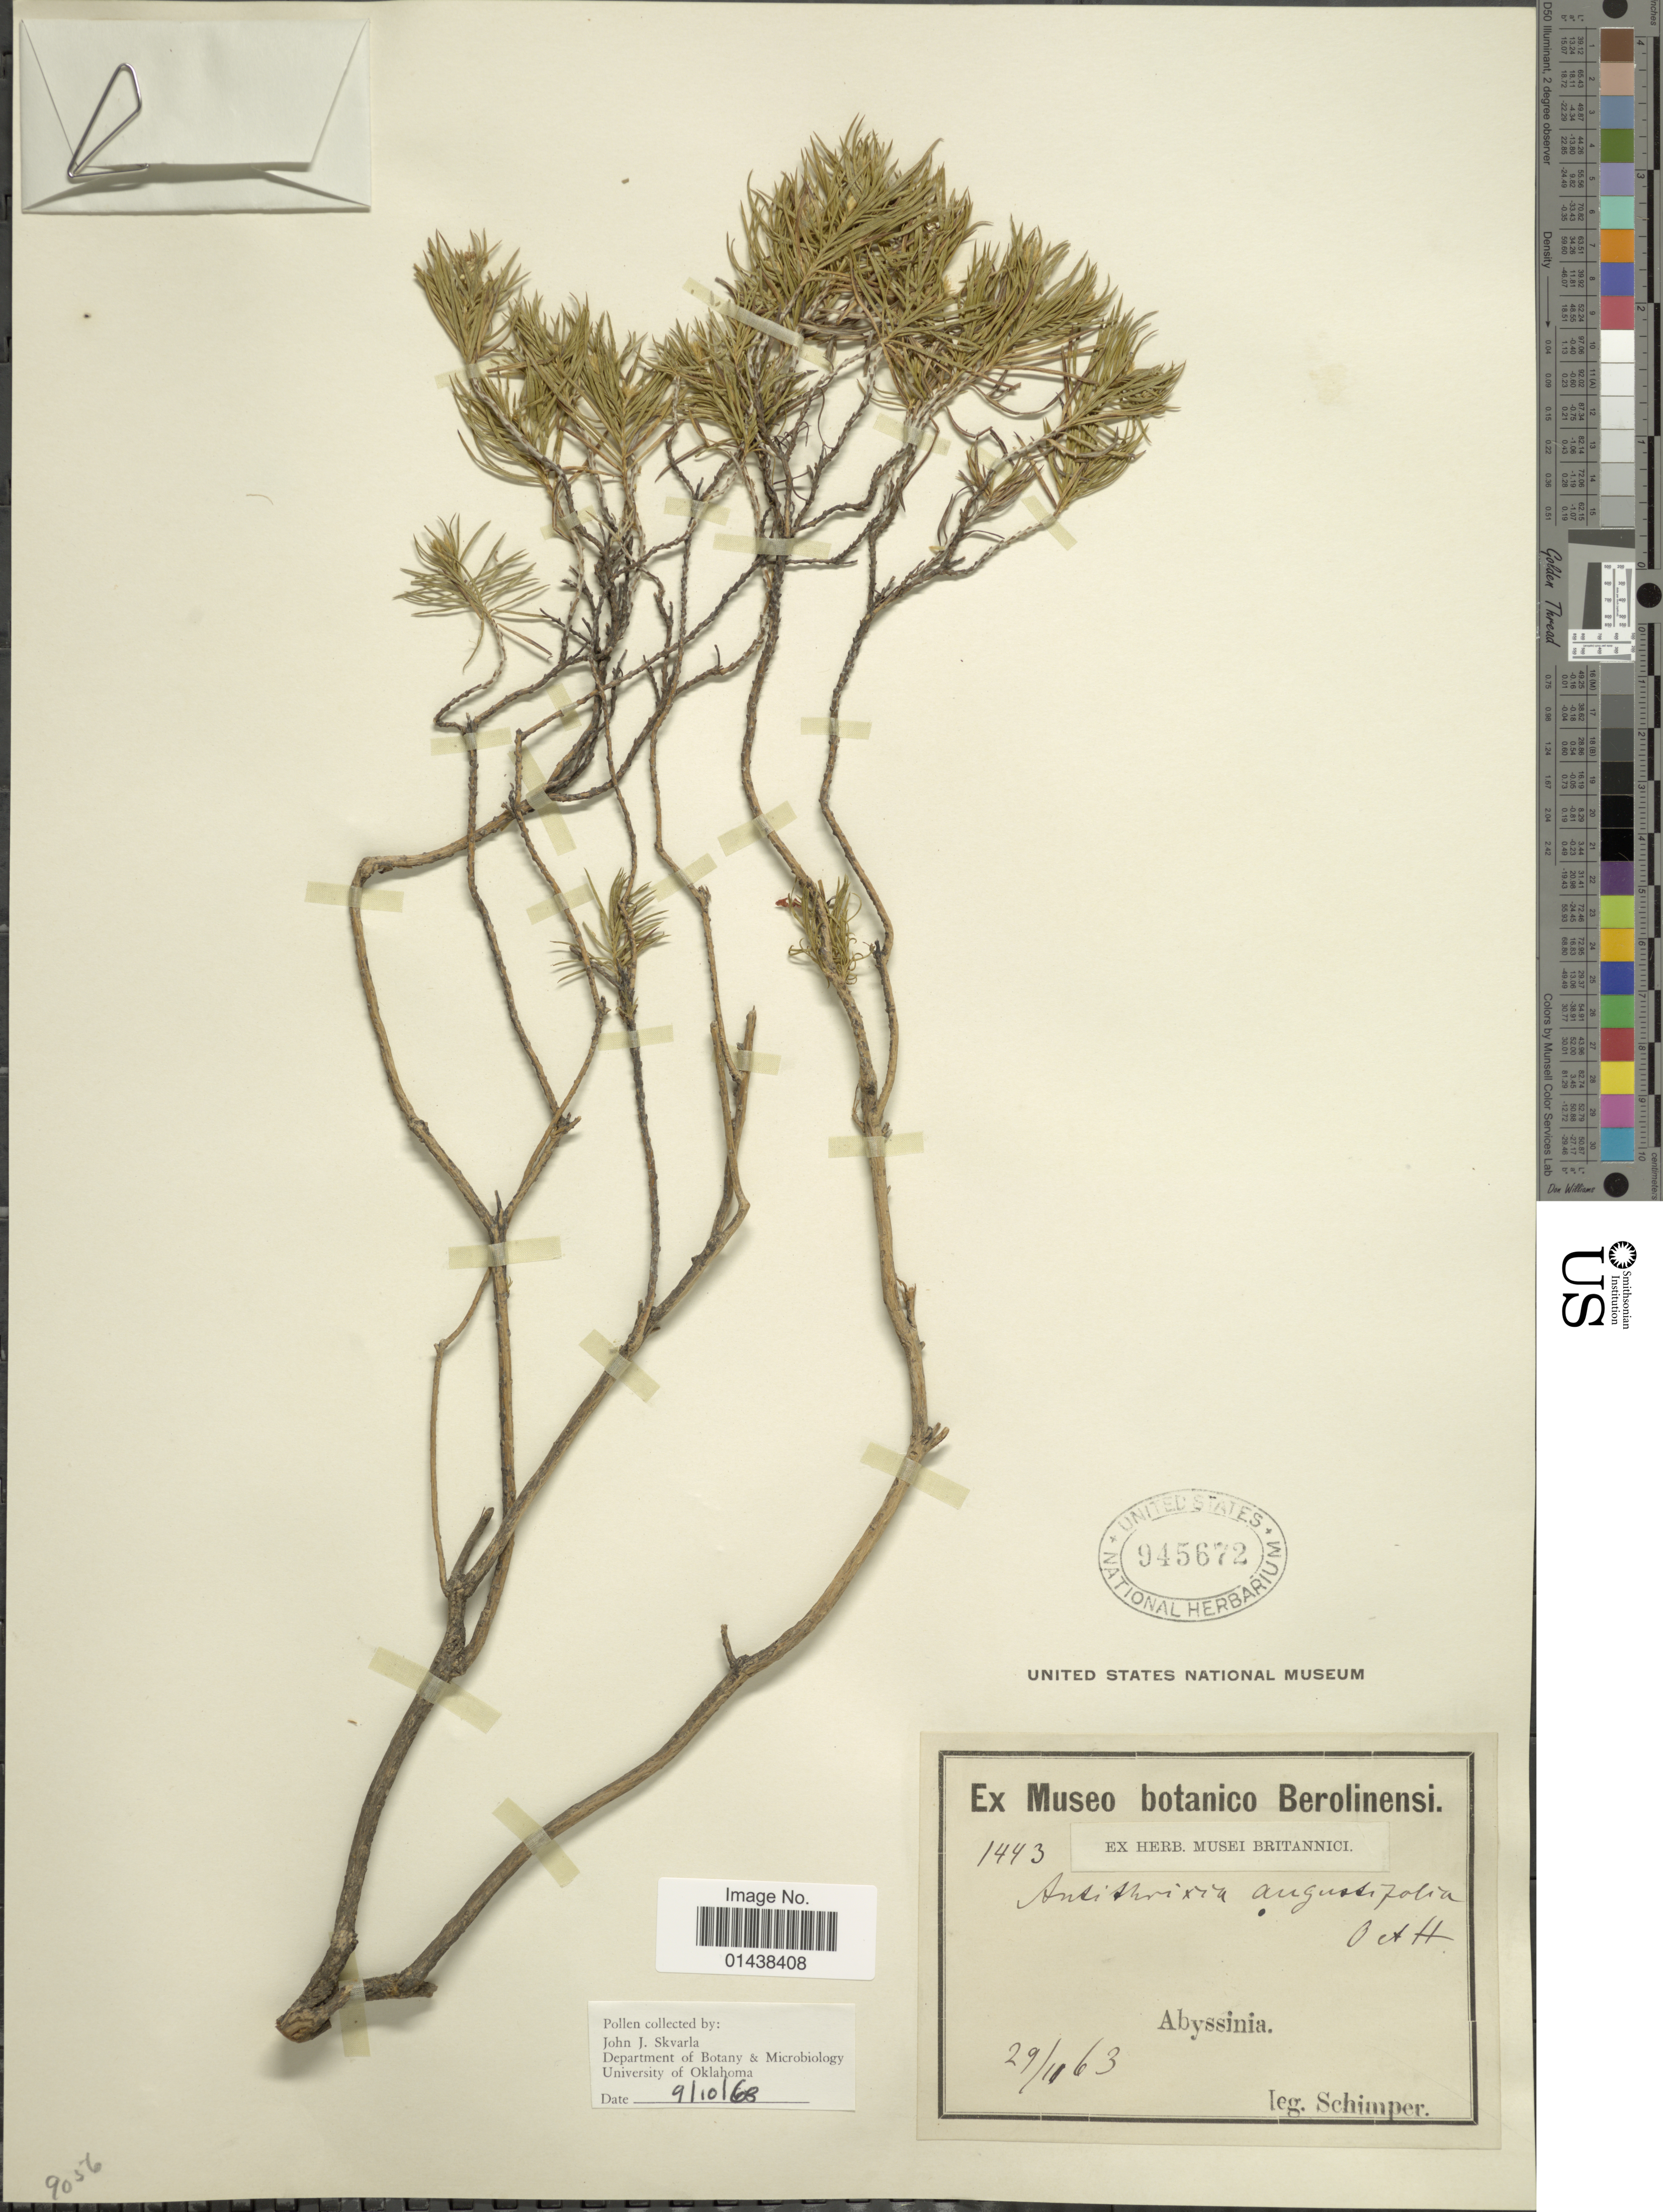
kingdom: Plantae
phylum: Tracheophyta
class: Magnoliopsida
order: Asterales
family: Asteraceae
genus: Antithrixia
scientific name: Antithrixia angustifolia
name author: Oliv. & Hiern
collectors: -. Schimper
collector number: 1443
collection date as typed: Transcribed d/m/y: 29/10/63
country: Eritrea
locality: Abyssinia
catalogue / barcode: US 945672